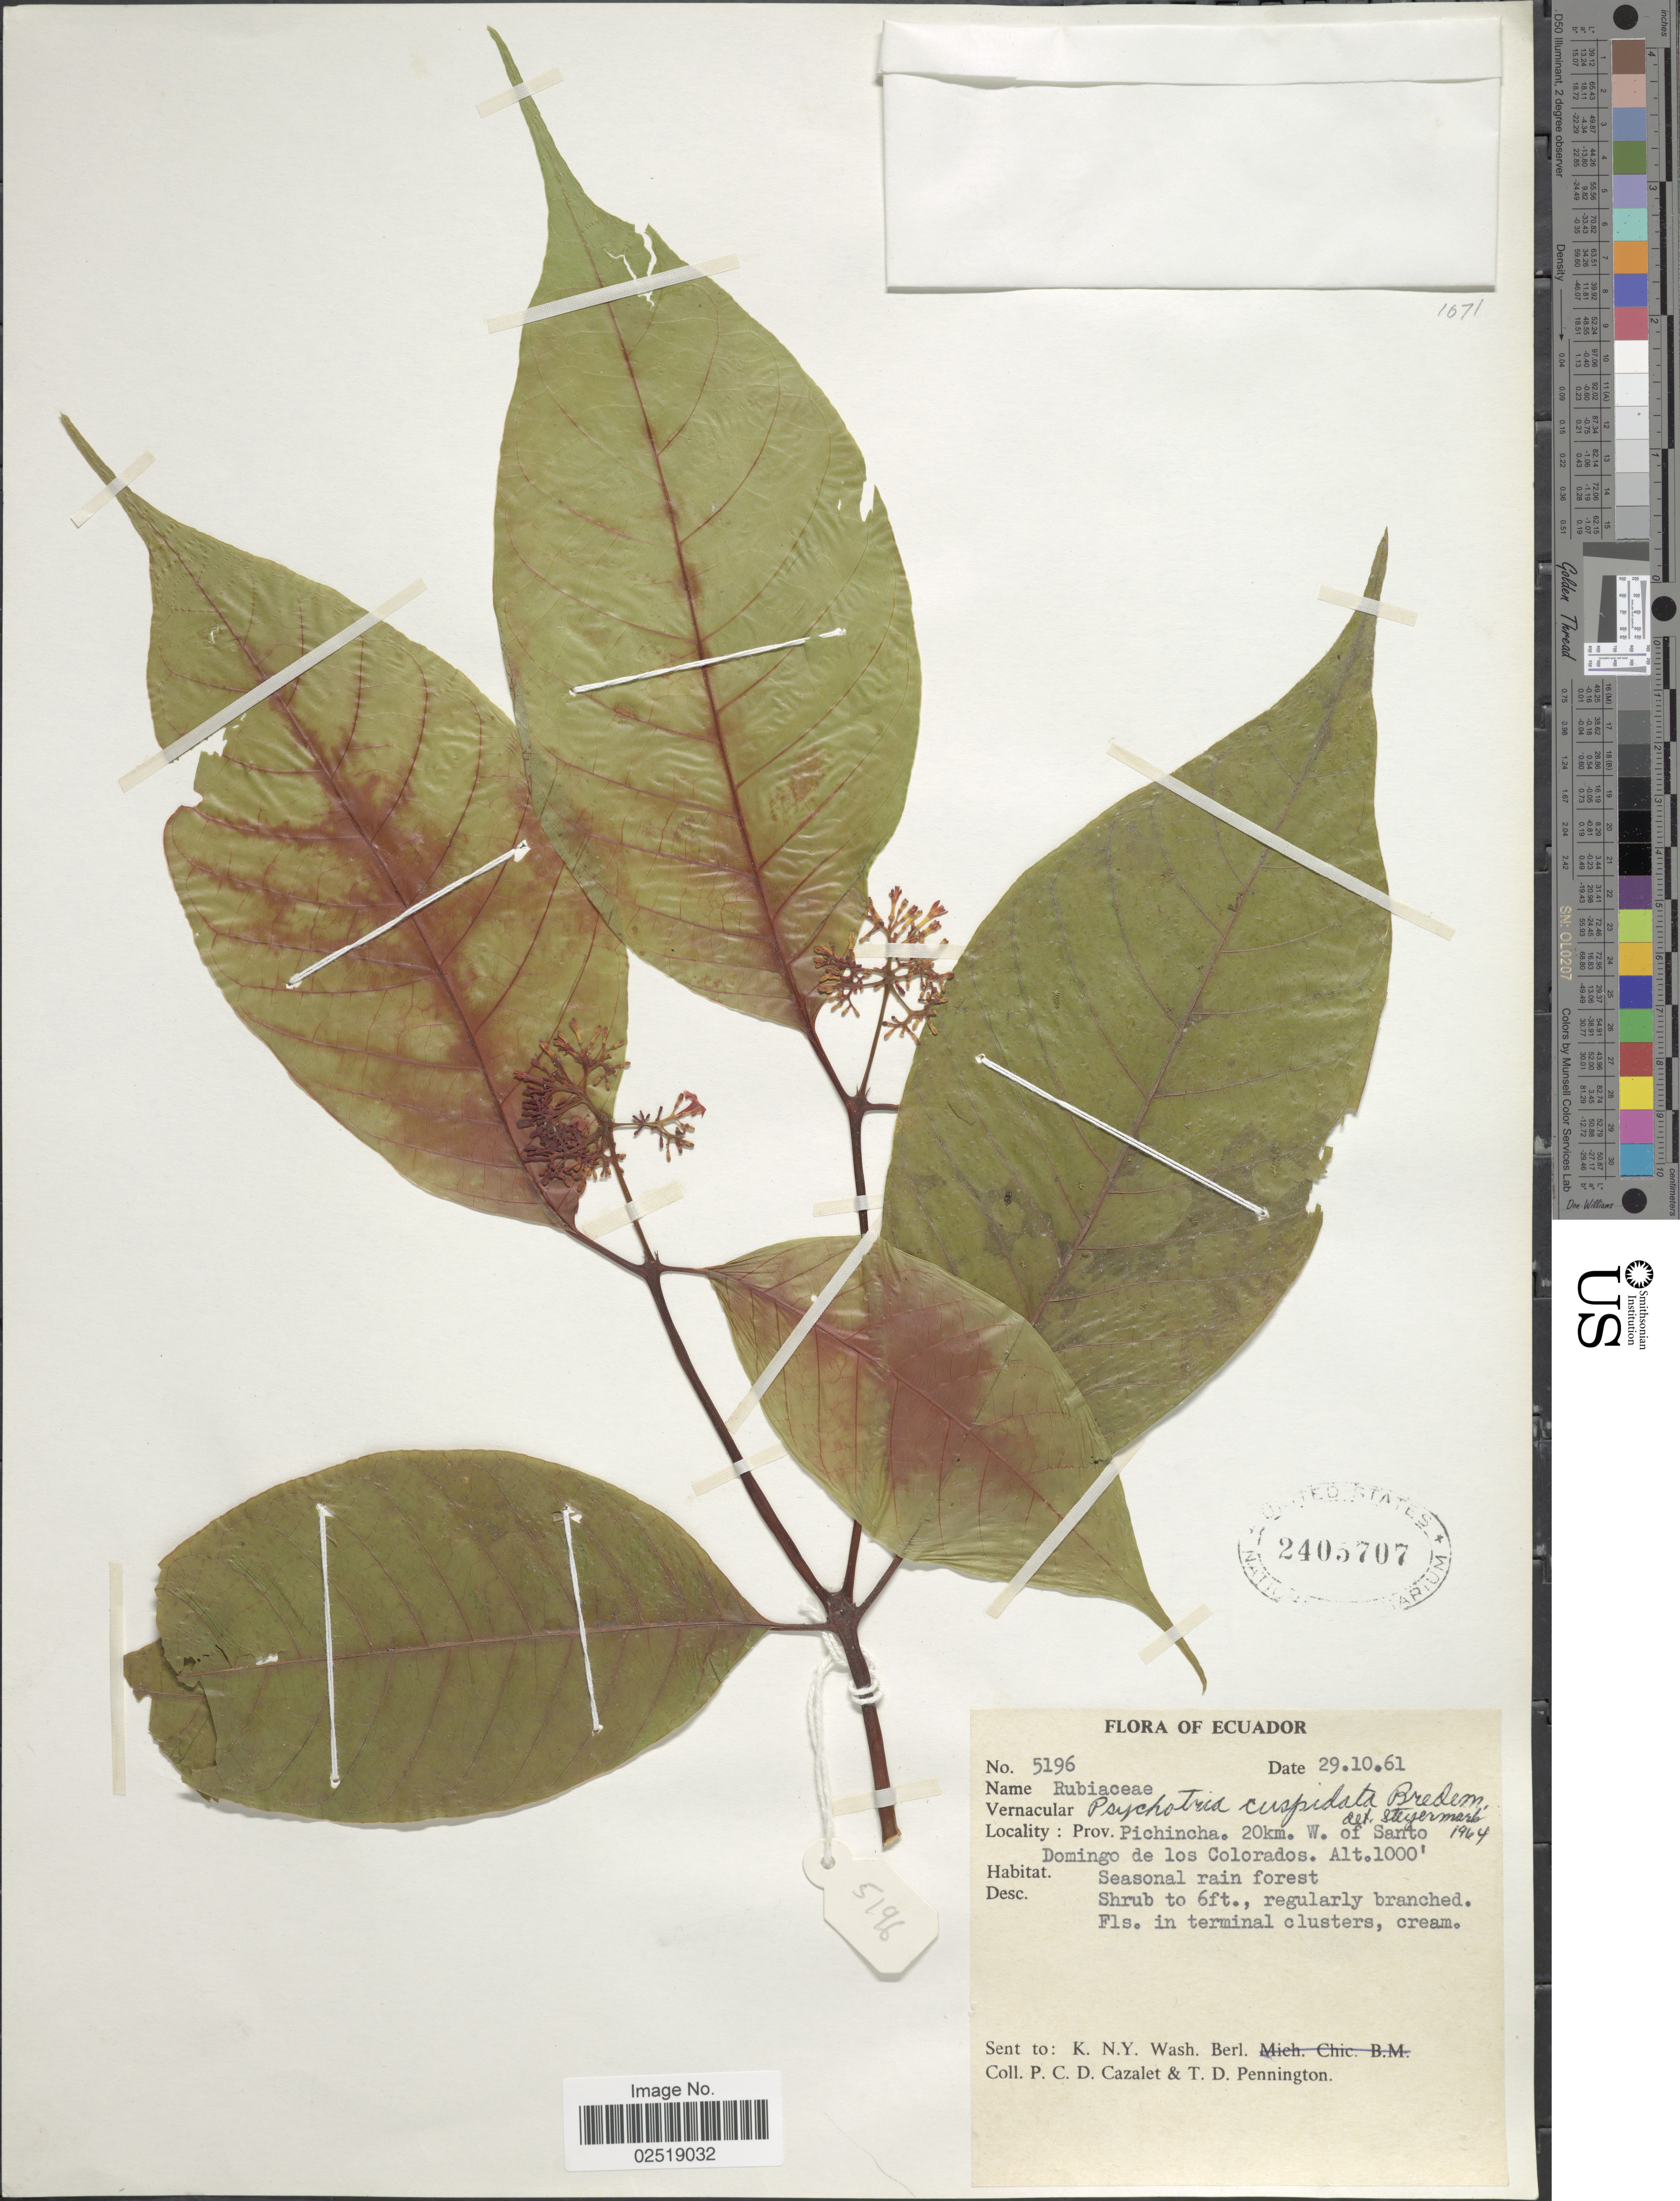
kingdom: Plantae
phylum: Tracheophyta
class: Magnoliopsida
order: Gentianales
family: Rubiaceae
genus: Psychotria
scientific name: Psychotria cuspidata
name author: Bredem. ex Schult.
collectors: P. C. D. Cazalet & T. D. Pennington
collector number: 5196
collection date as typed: Transcribed d/m/y: 29/10/61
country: Ecuador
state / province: Pichincha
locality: Prov. Pichincha. 20km. W. of Santo Domingo de los Colorados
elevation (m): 1000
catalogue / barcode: US 2405707